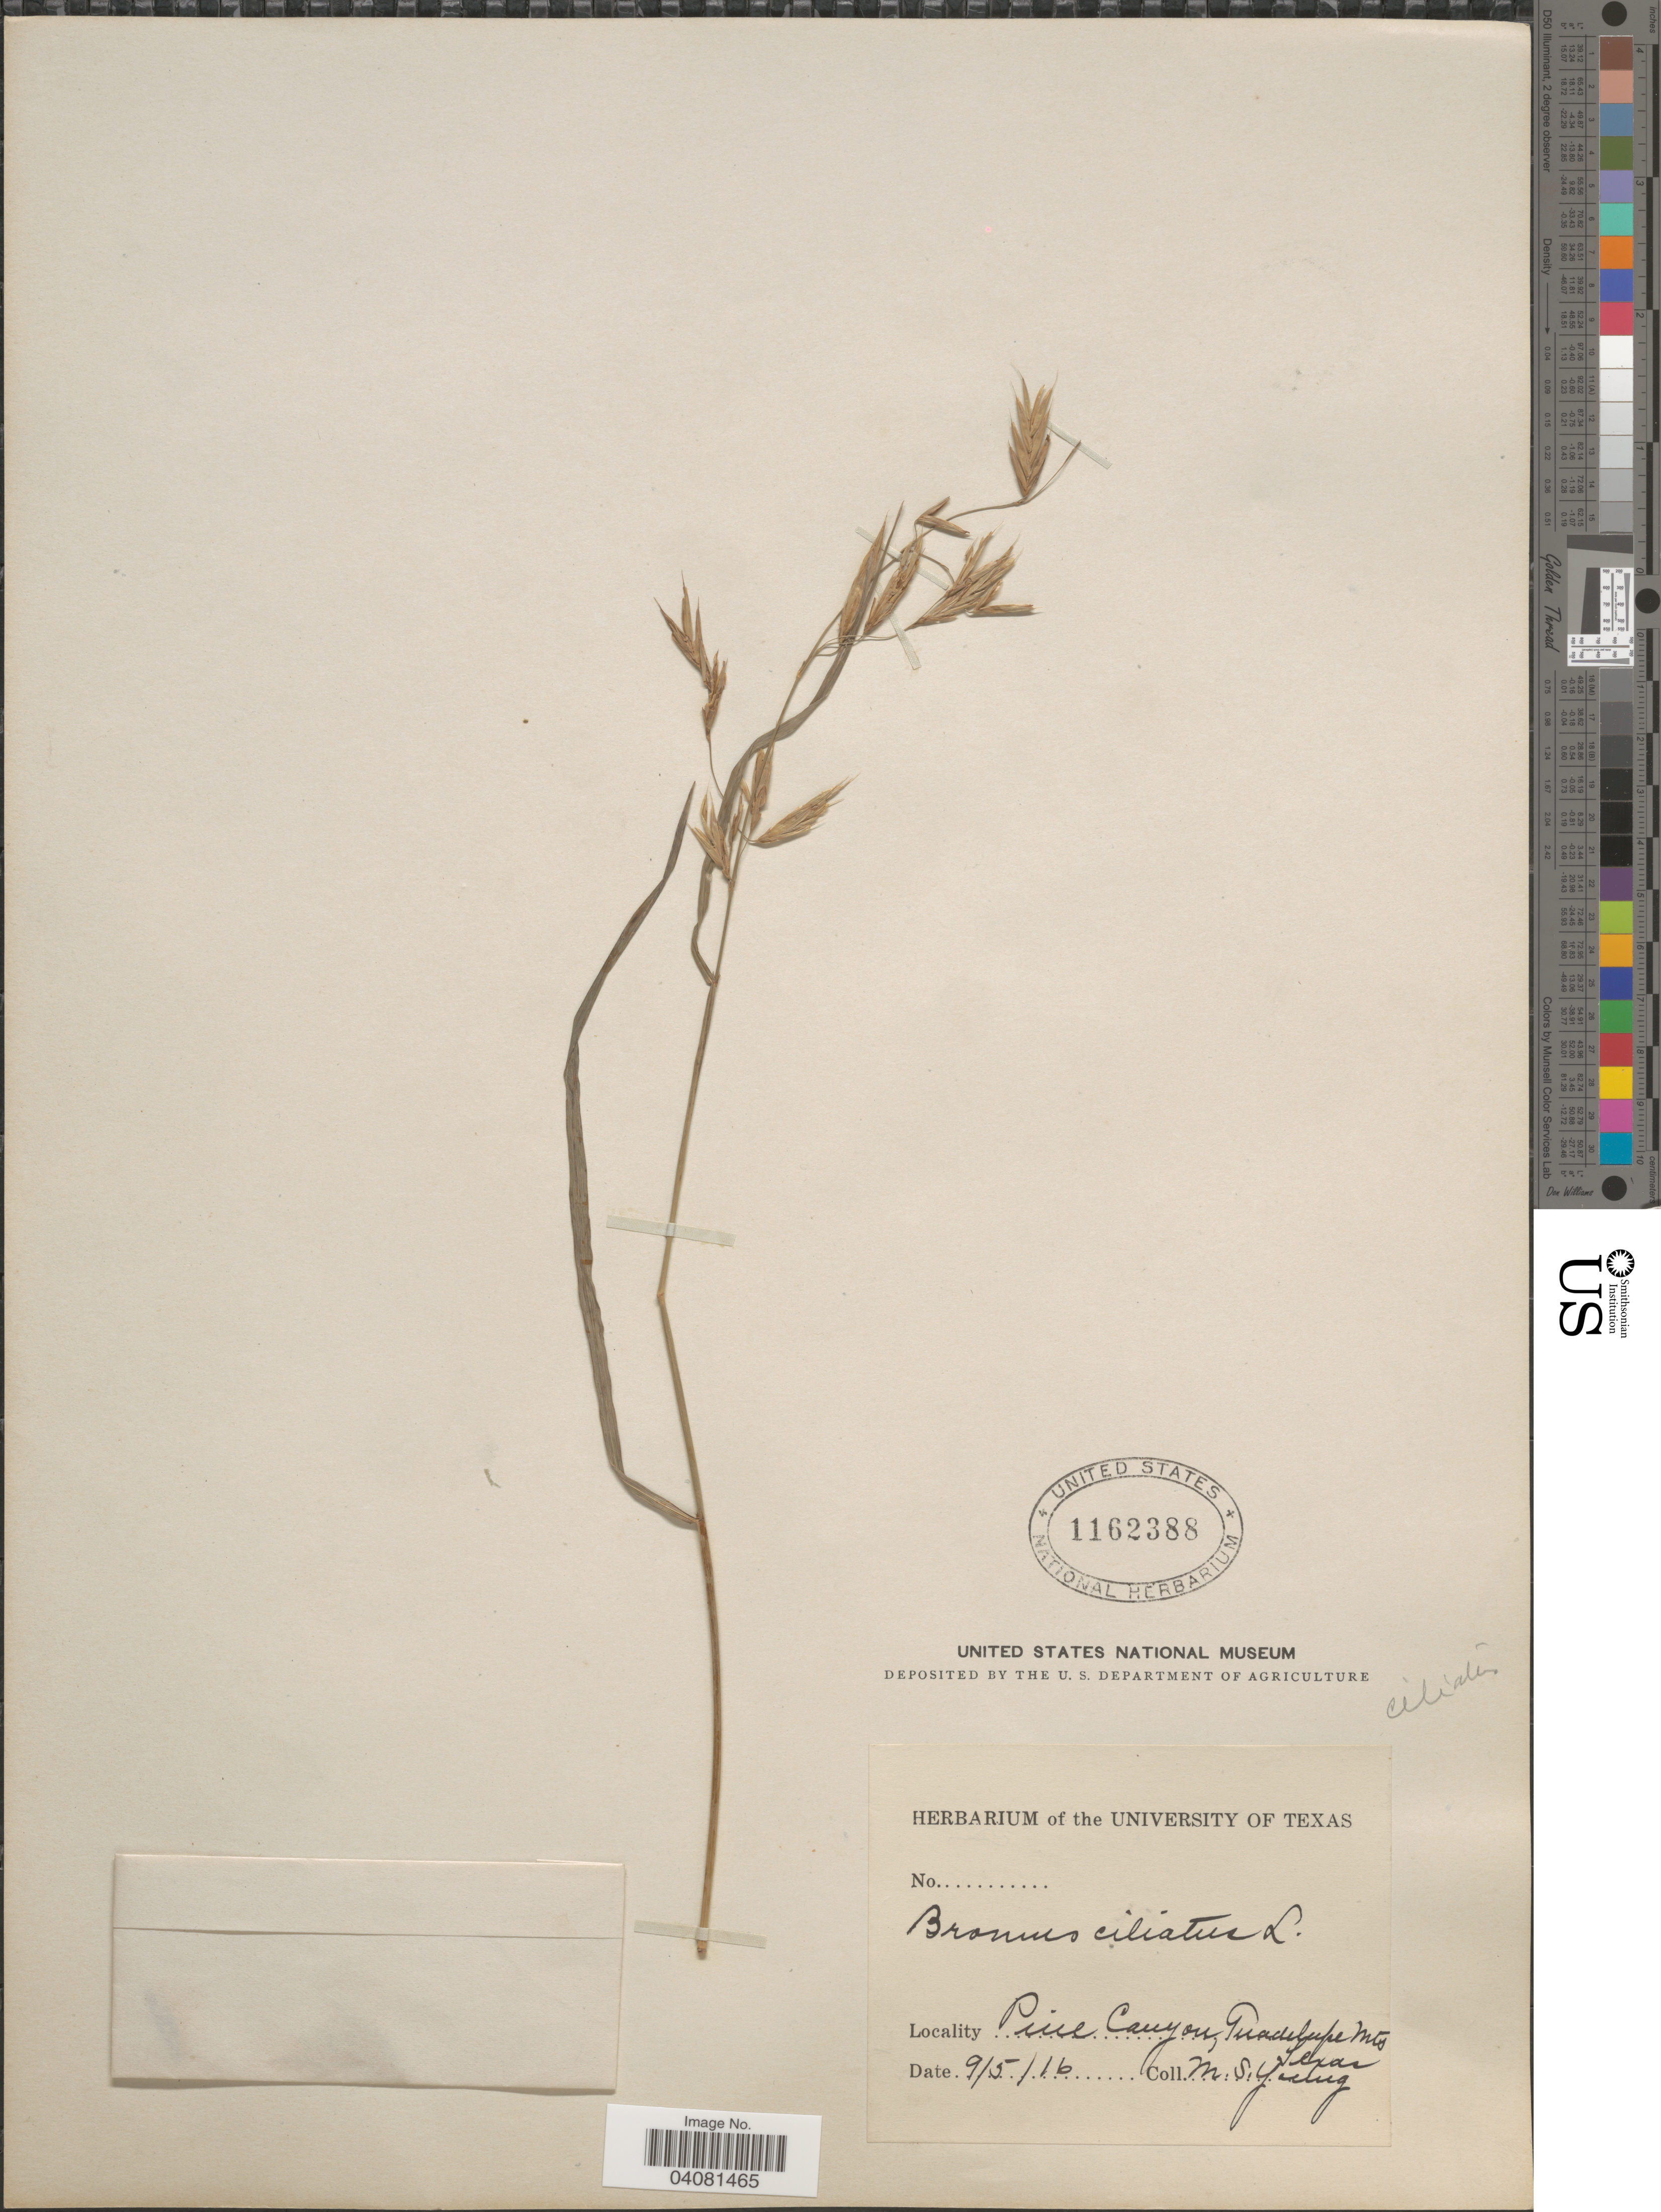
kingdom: Plantae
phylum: Tracheophyta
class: Liliopsida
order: Poales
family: Poaceae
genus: Bromus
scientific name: Bromus ciliatus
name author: L.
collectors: M. Young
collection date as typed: Transcribed d/m/y: 5/9/16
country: United States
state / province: Texas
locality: Pine Canyon, Guadelupe Mts.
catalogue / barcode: US 1162388